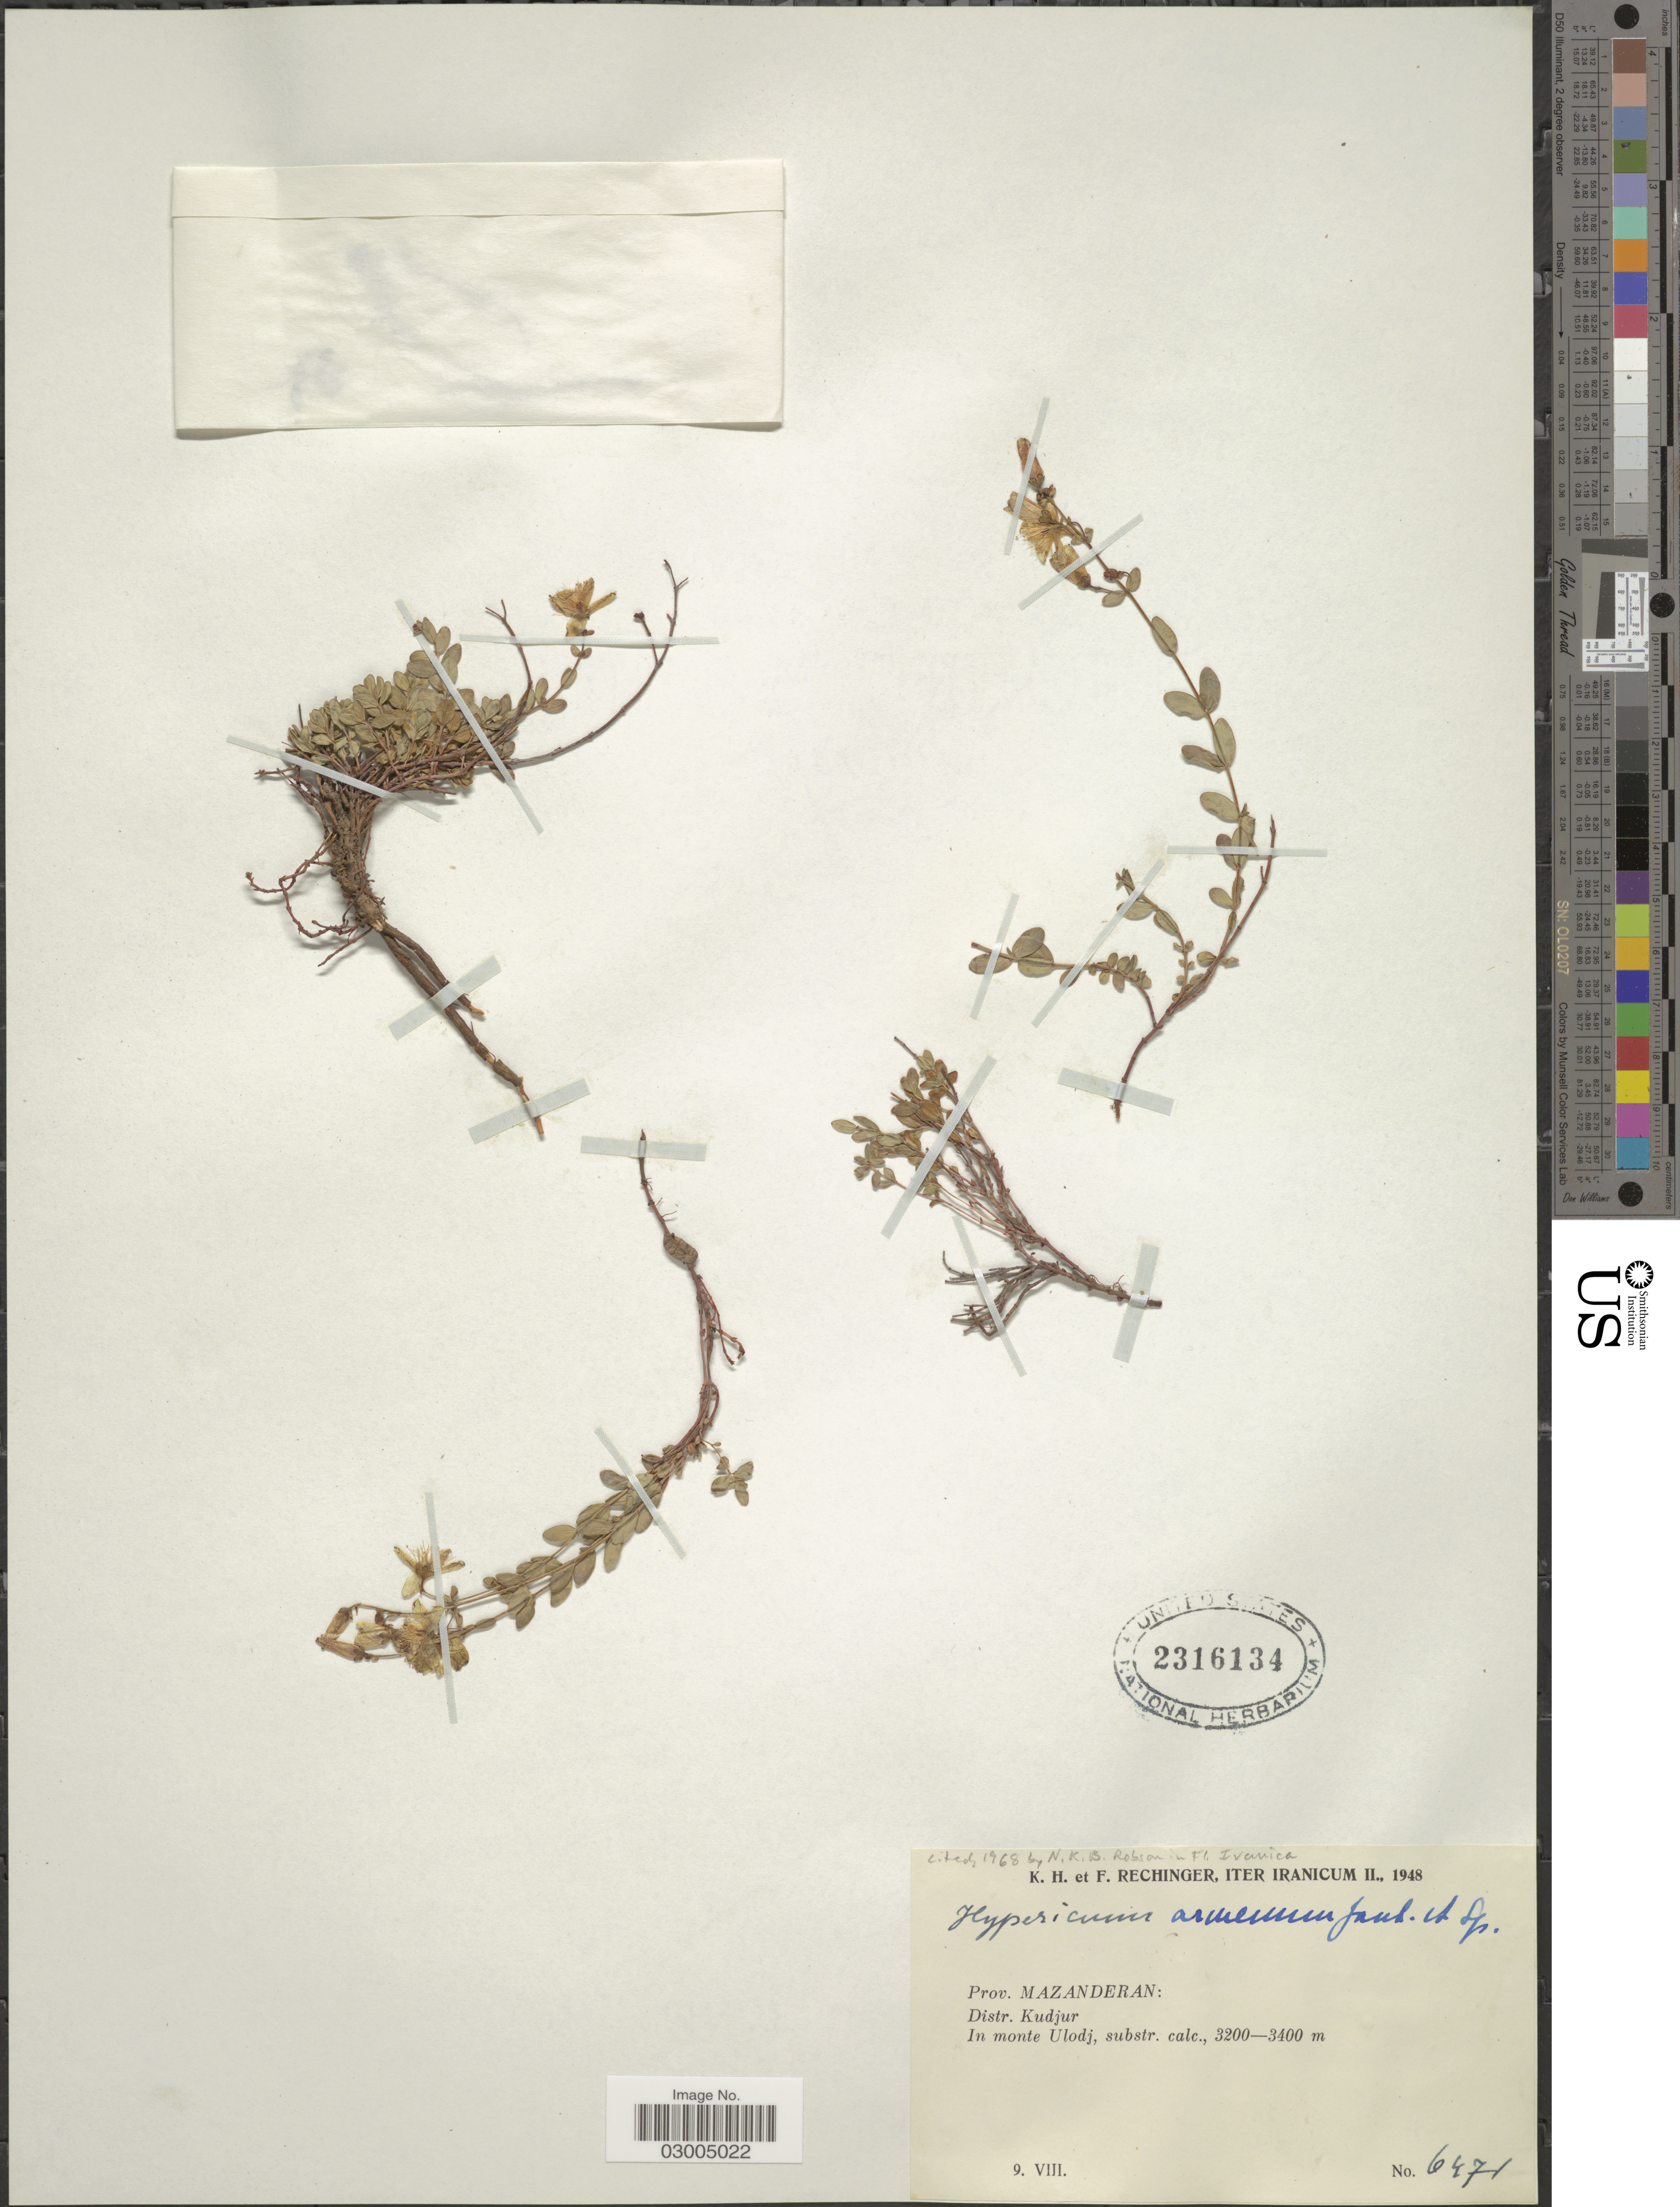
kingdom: Plantae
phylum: Tracheophyta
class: Magnoliopsida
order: Malpighiales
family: Hypericaceae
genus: Hypericum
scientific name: Hypericum armenum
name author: Jaub. & Spach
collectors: K. H. Rechinger & F. Rechinger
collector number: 6471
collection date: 1948-08-09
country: Iran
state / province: Mazandaran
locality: Prov. Mazanderan: Distr. Kudjur. Distr. Kudjur. In monte Ulodj.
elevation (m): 3200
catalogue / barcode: US 2316134